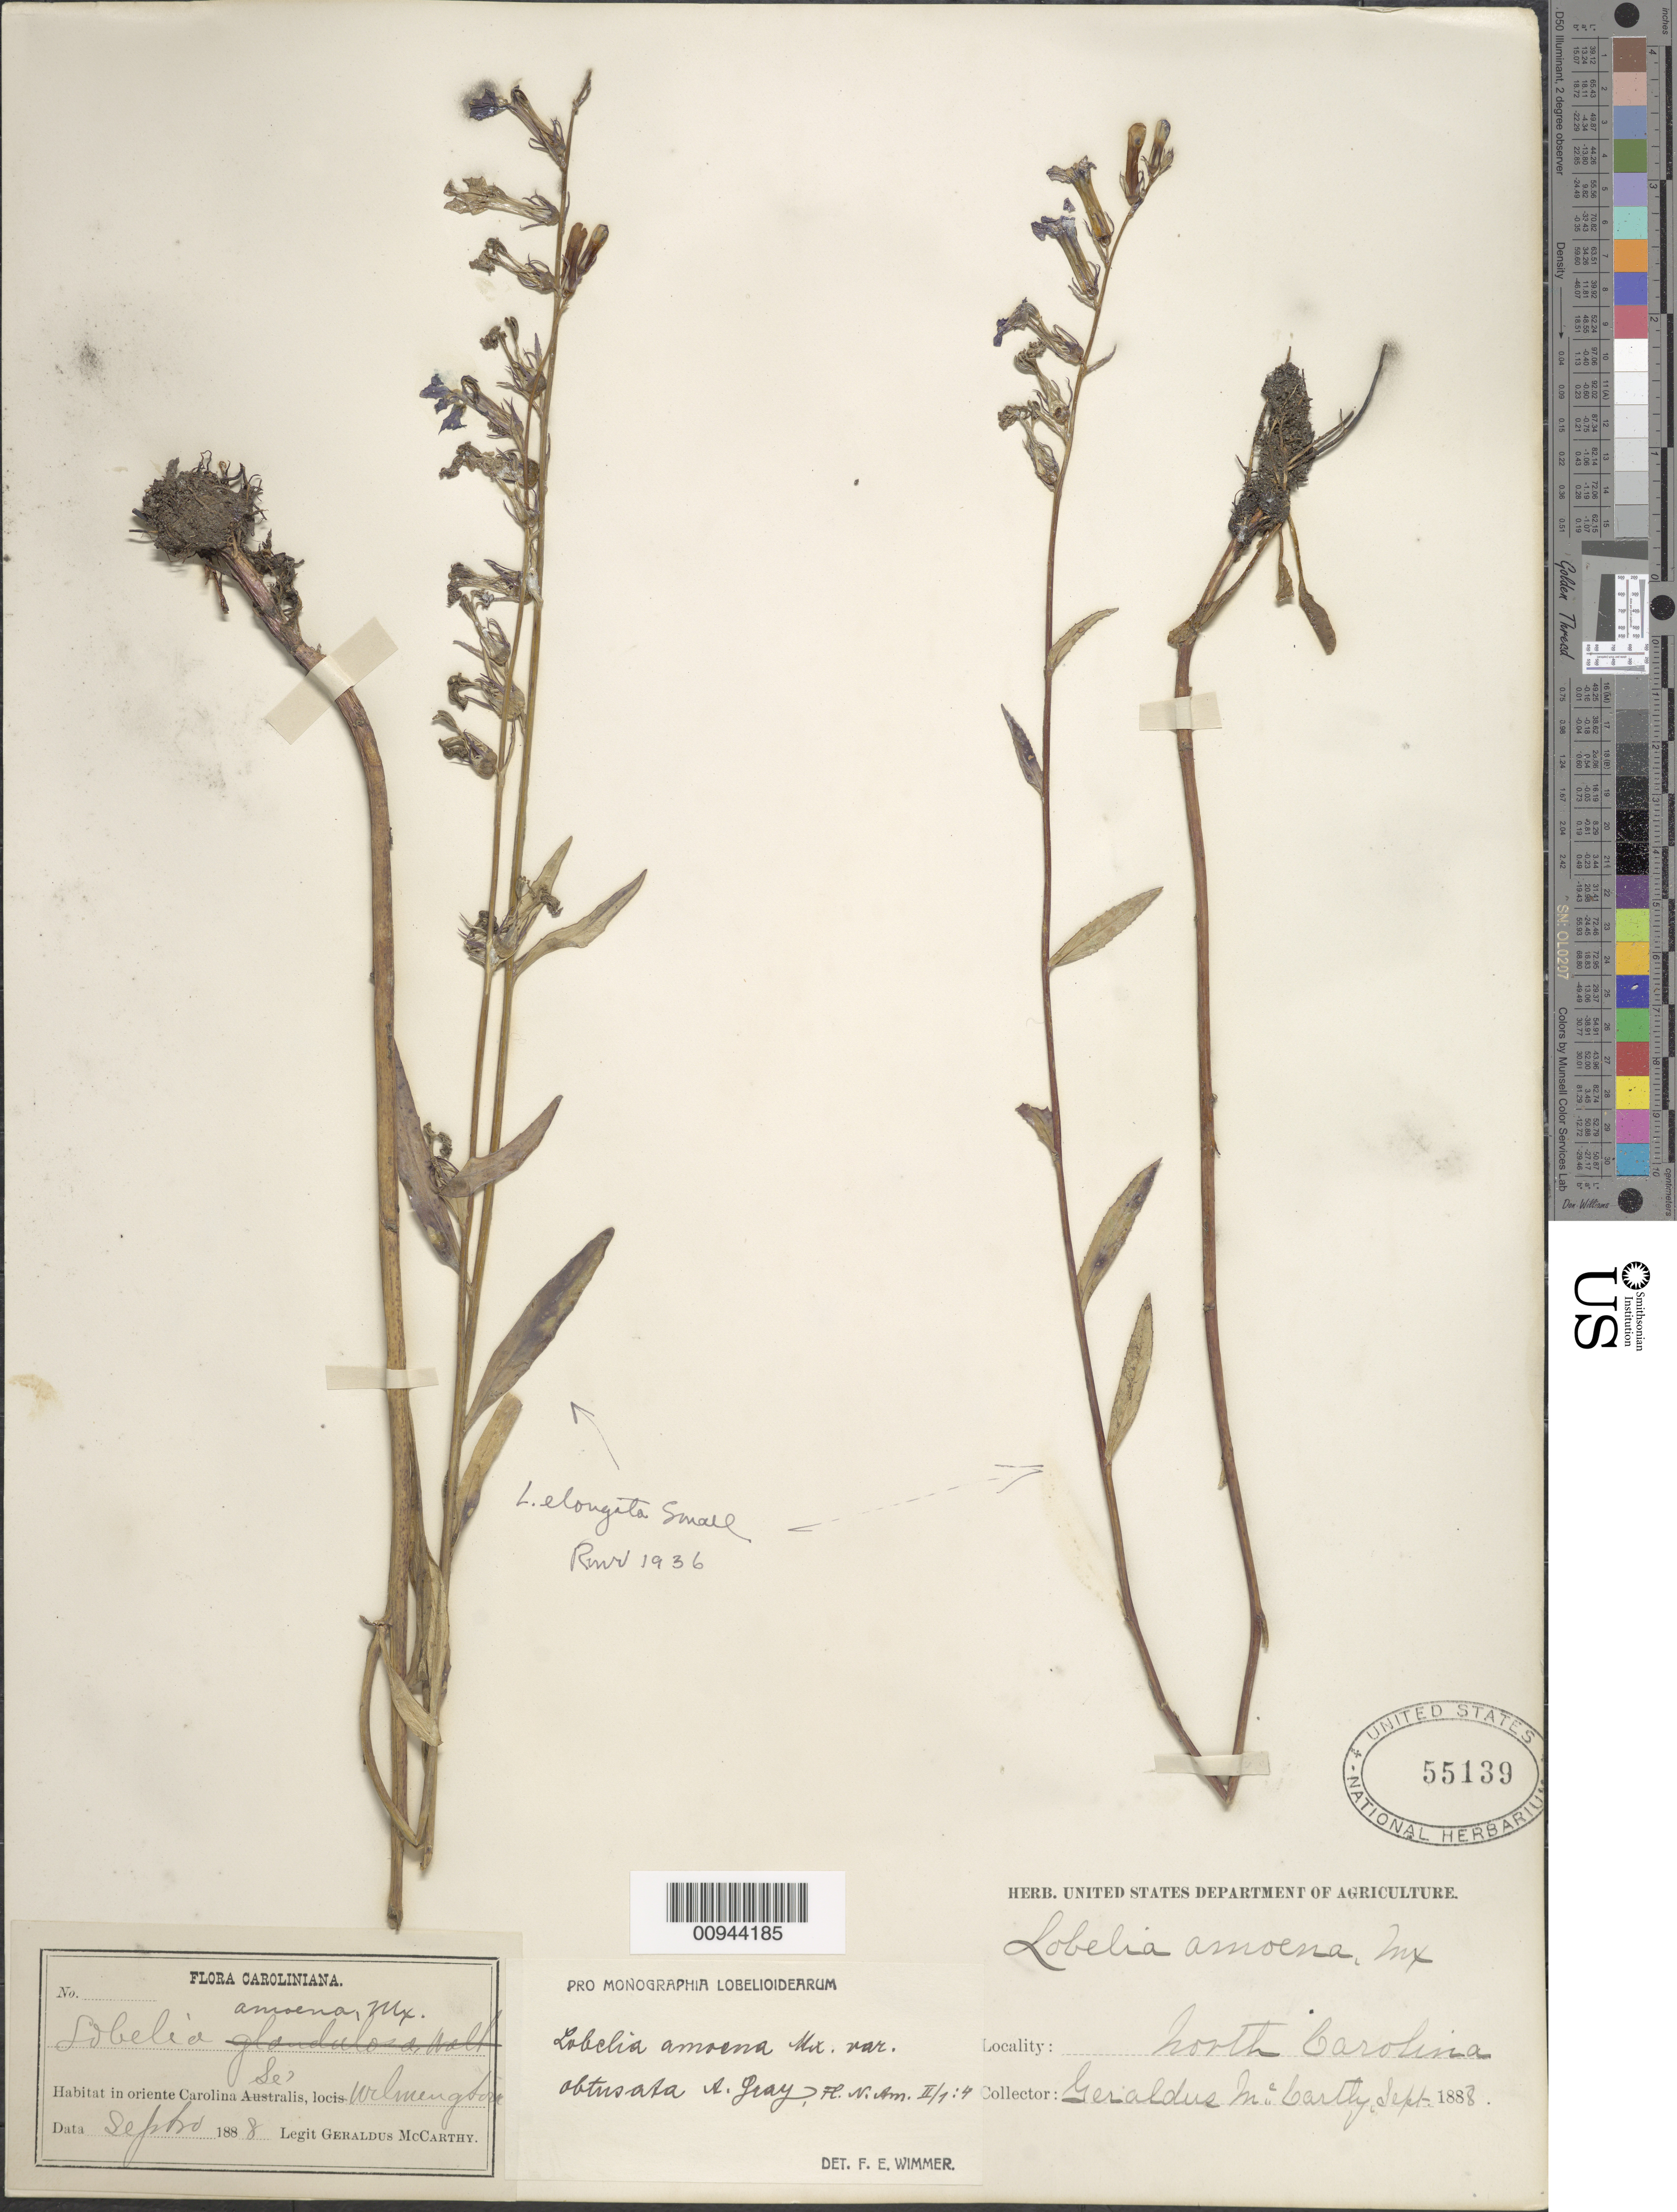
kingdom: Plantae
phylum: Tracheophyta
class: Magnoliopsida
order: Asterales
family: Campanulaceae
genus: Lobelia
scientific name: Lobelia elongata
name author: Small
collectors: G. McCarthy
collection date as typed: Sep 1888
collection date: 1888-09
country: United States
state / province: North Carolina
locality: Wilmington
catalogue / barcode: US 55139